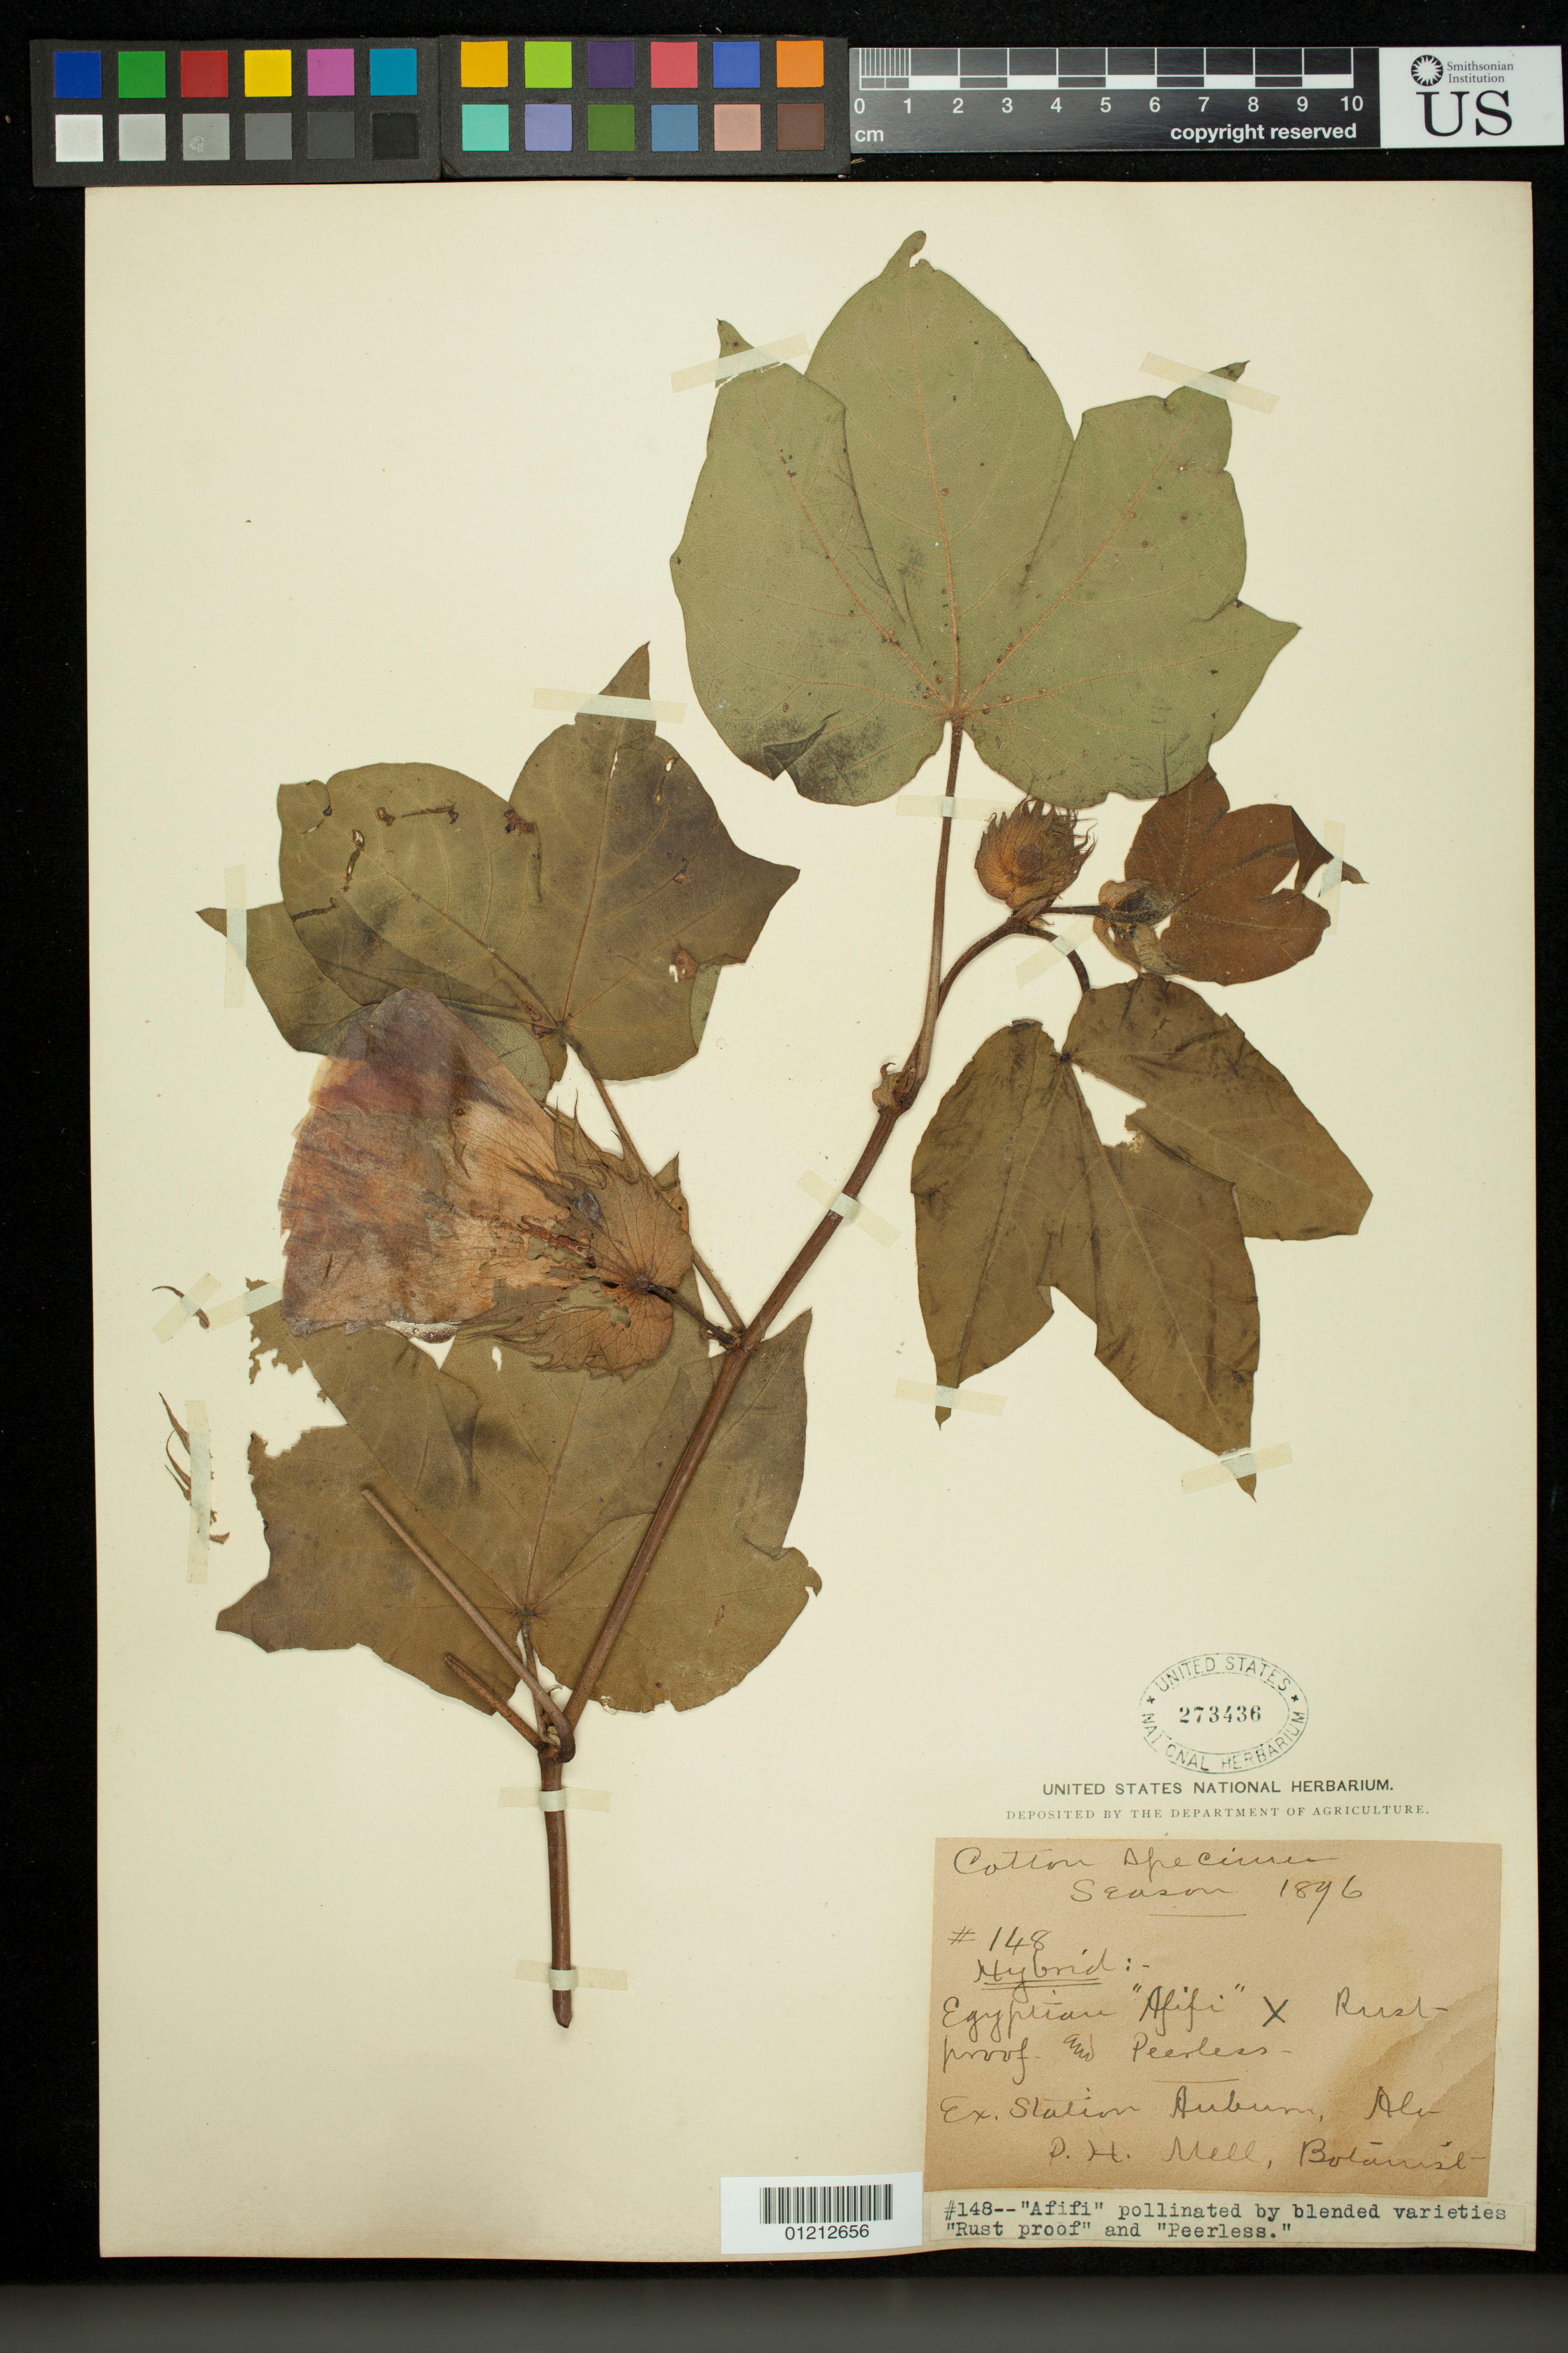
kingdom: Plantae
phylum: Tracheophyta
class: Magnoliopsida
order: Malvales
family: Malvaceae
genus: Gossypium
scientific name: Gossypium barbadense x G. hirsutum L.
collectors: P. H. Mell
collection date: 1896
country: United States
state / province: Alabama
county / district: Lee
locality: Experimental Station, Auburn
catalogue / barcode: US 273436